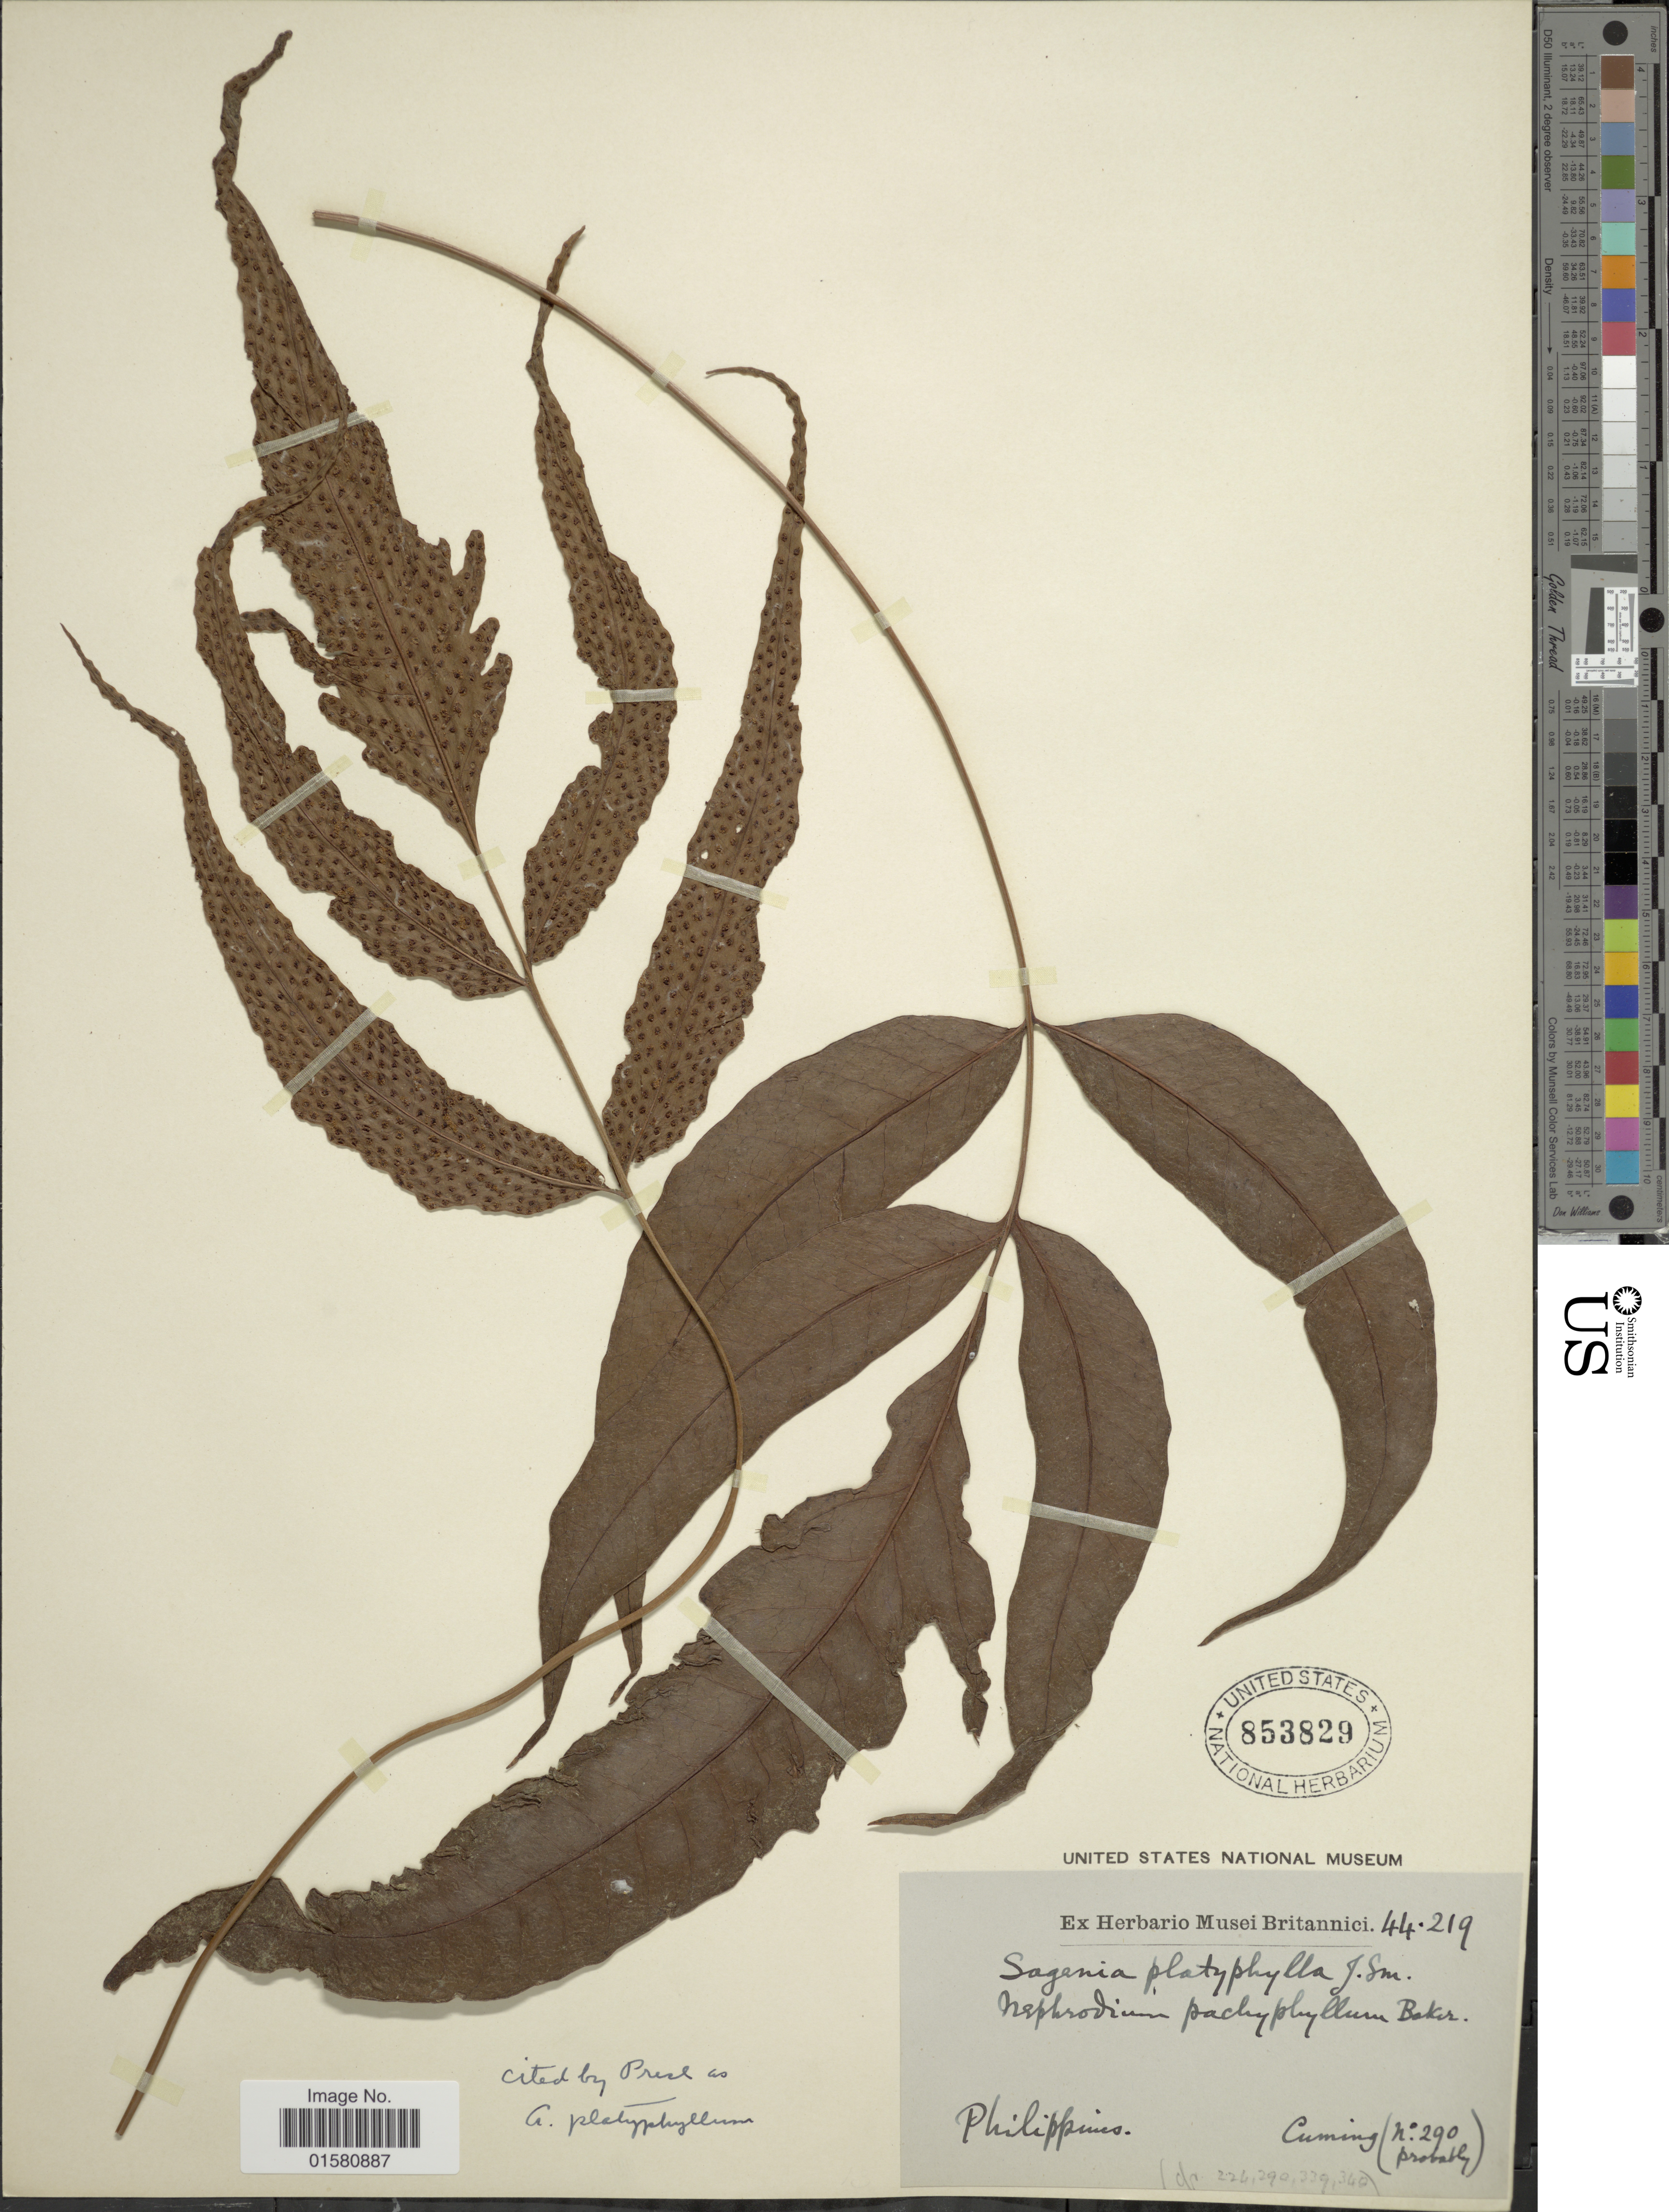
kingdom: Plantae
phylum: Tracheophyta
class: Polypodiopsida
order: Polypodiales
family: Tectariaceae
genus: Tectaria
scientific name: Tectaria crenata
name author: Cav.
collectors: -. Cuming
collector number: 290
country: Philippines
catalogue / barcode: US 853829